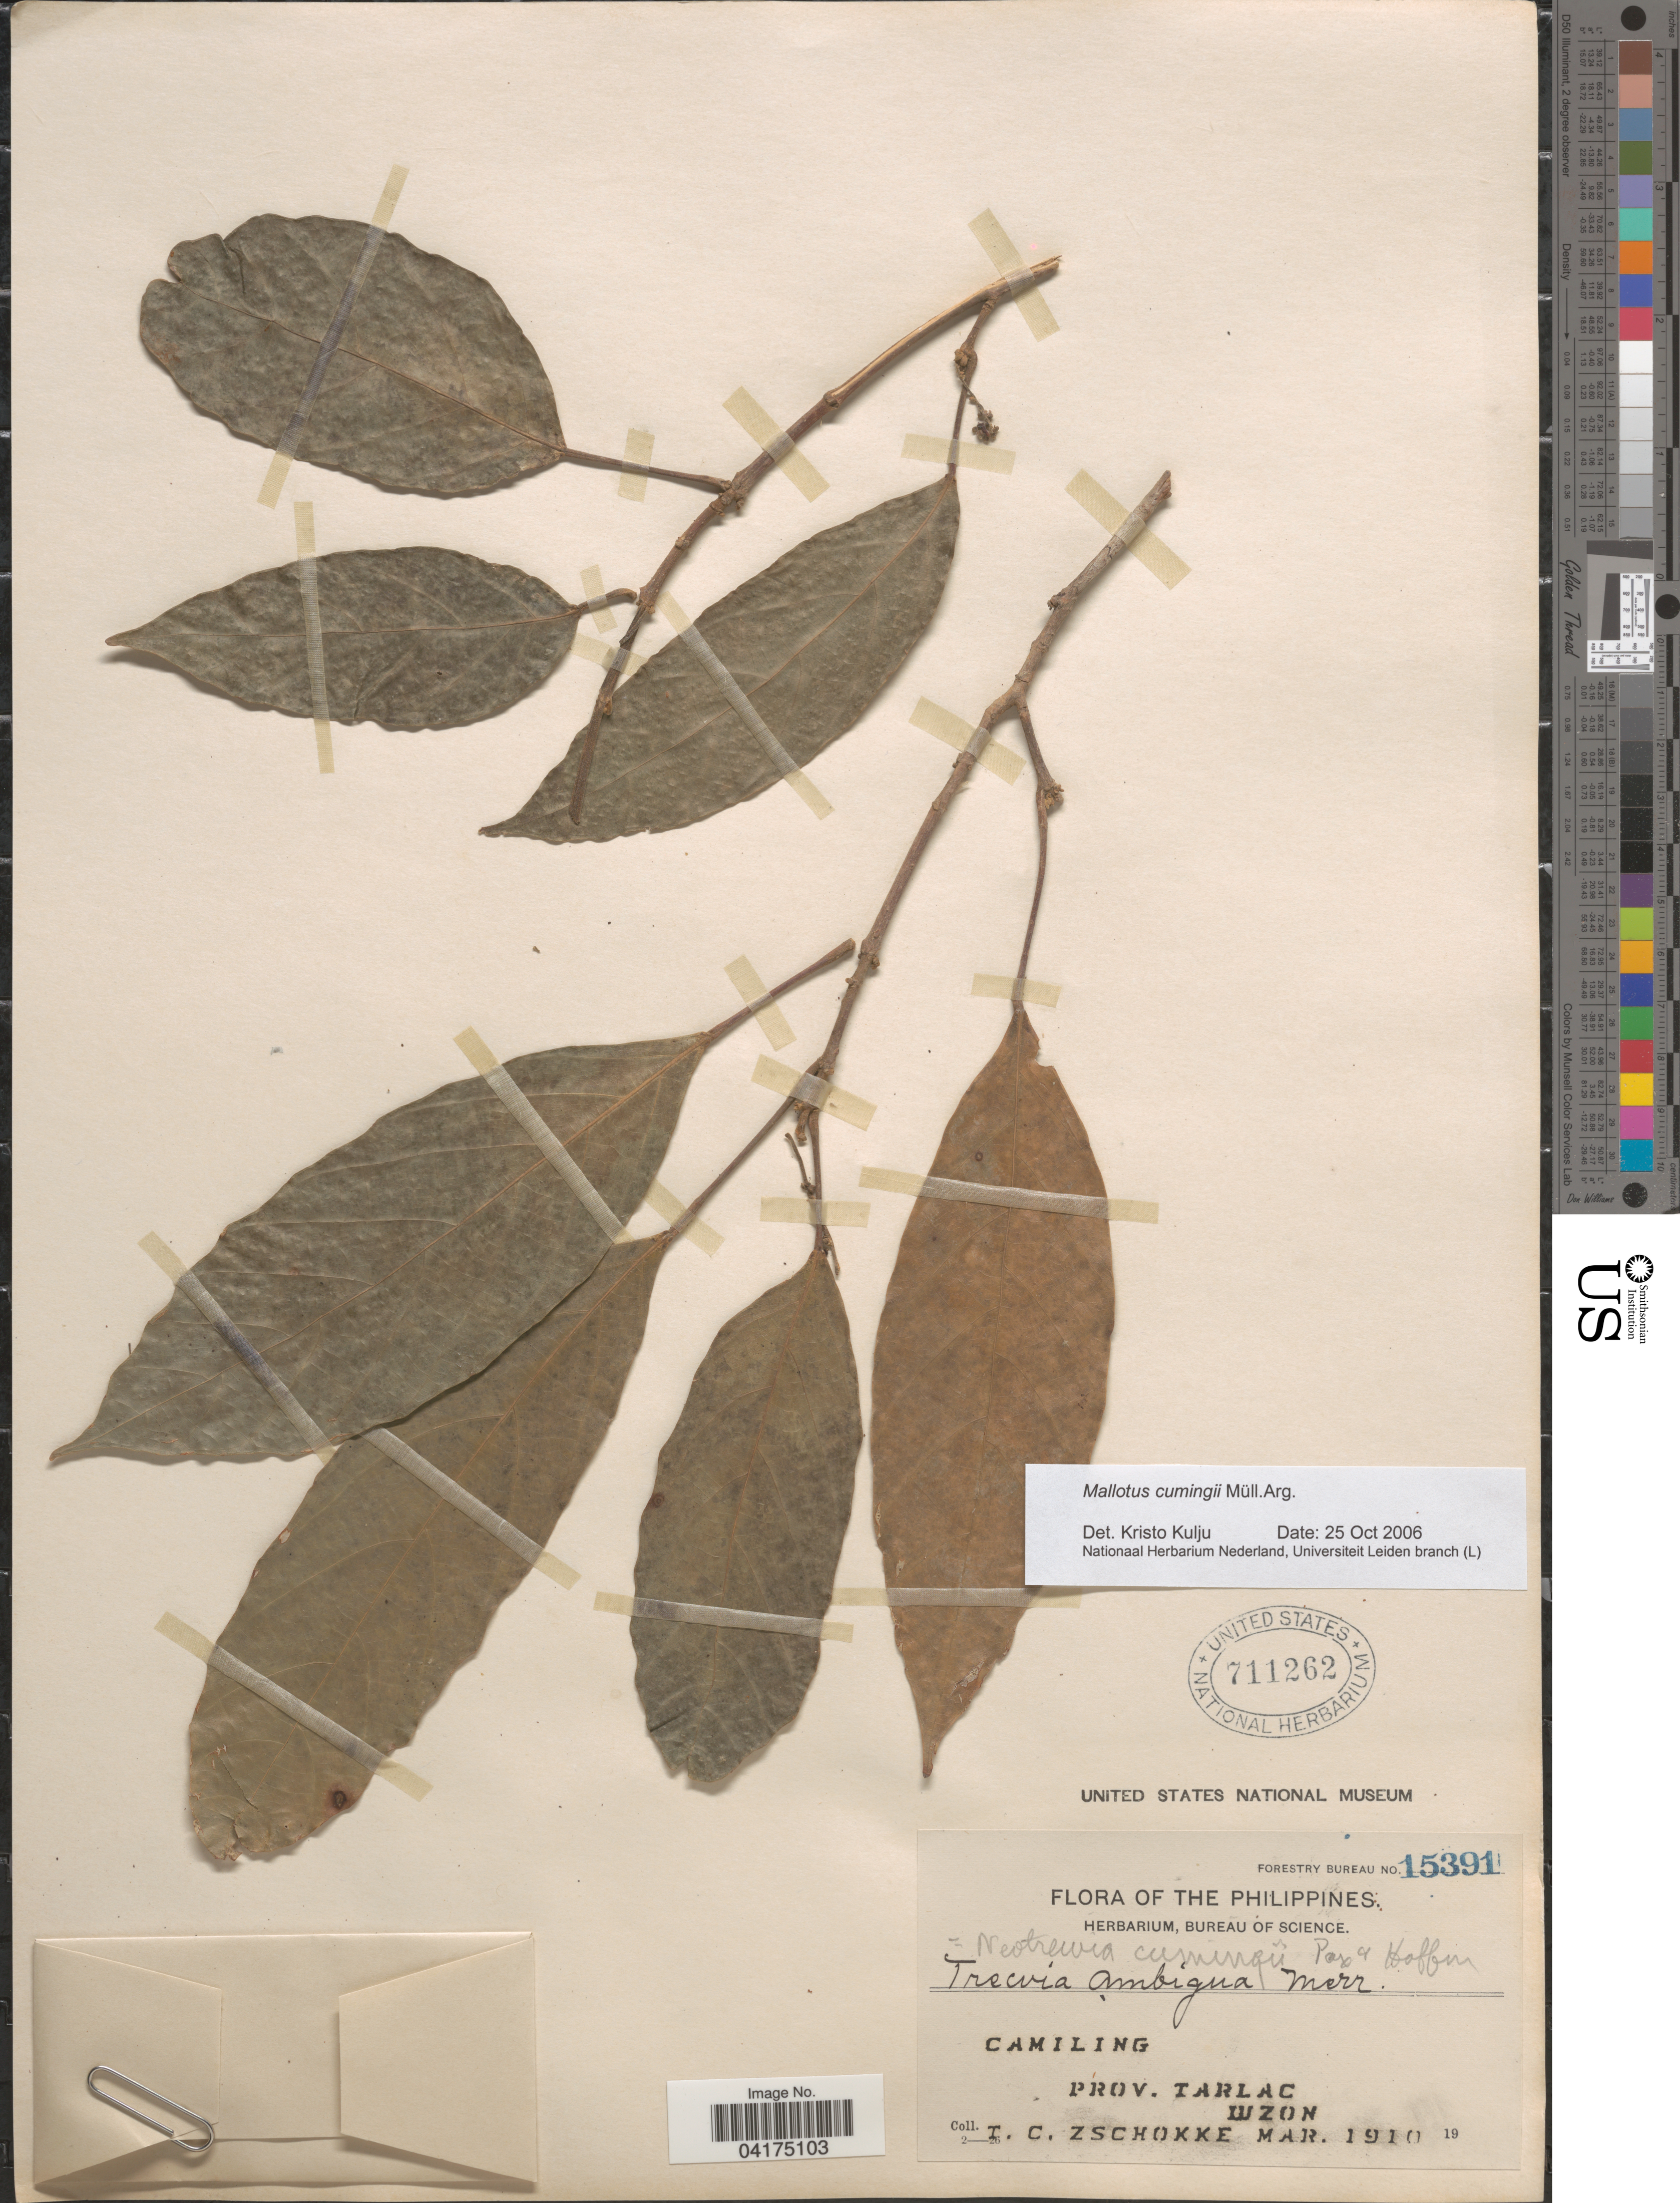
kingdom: Plantae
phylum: Tracheophyta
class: Magnoliopsida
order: Malpighiales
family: Euphorbiaceae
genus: Mallotus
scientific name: Mallotus cumingii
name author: Müll. Arg.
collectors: T. C. Zschokke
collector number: Forestry Bureau 15391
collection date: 1910-03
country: Philippines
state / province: Central Luzon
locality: Camiling. Prov. Tarlac. Luzon.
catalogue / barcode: US 711262